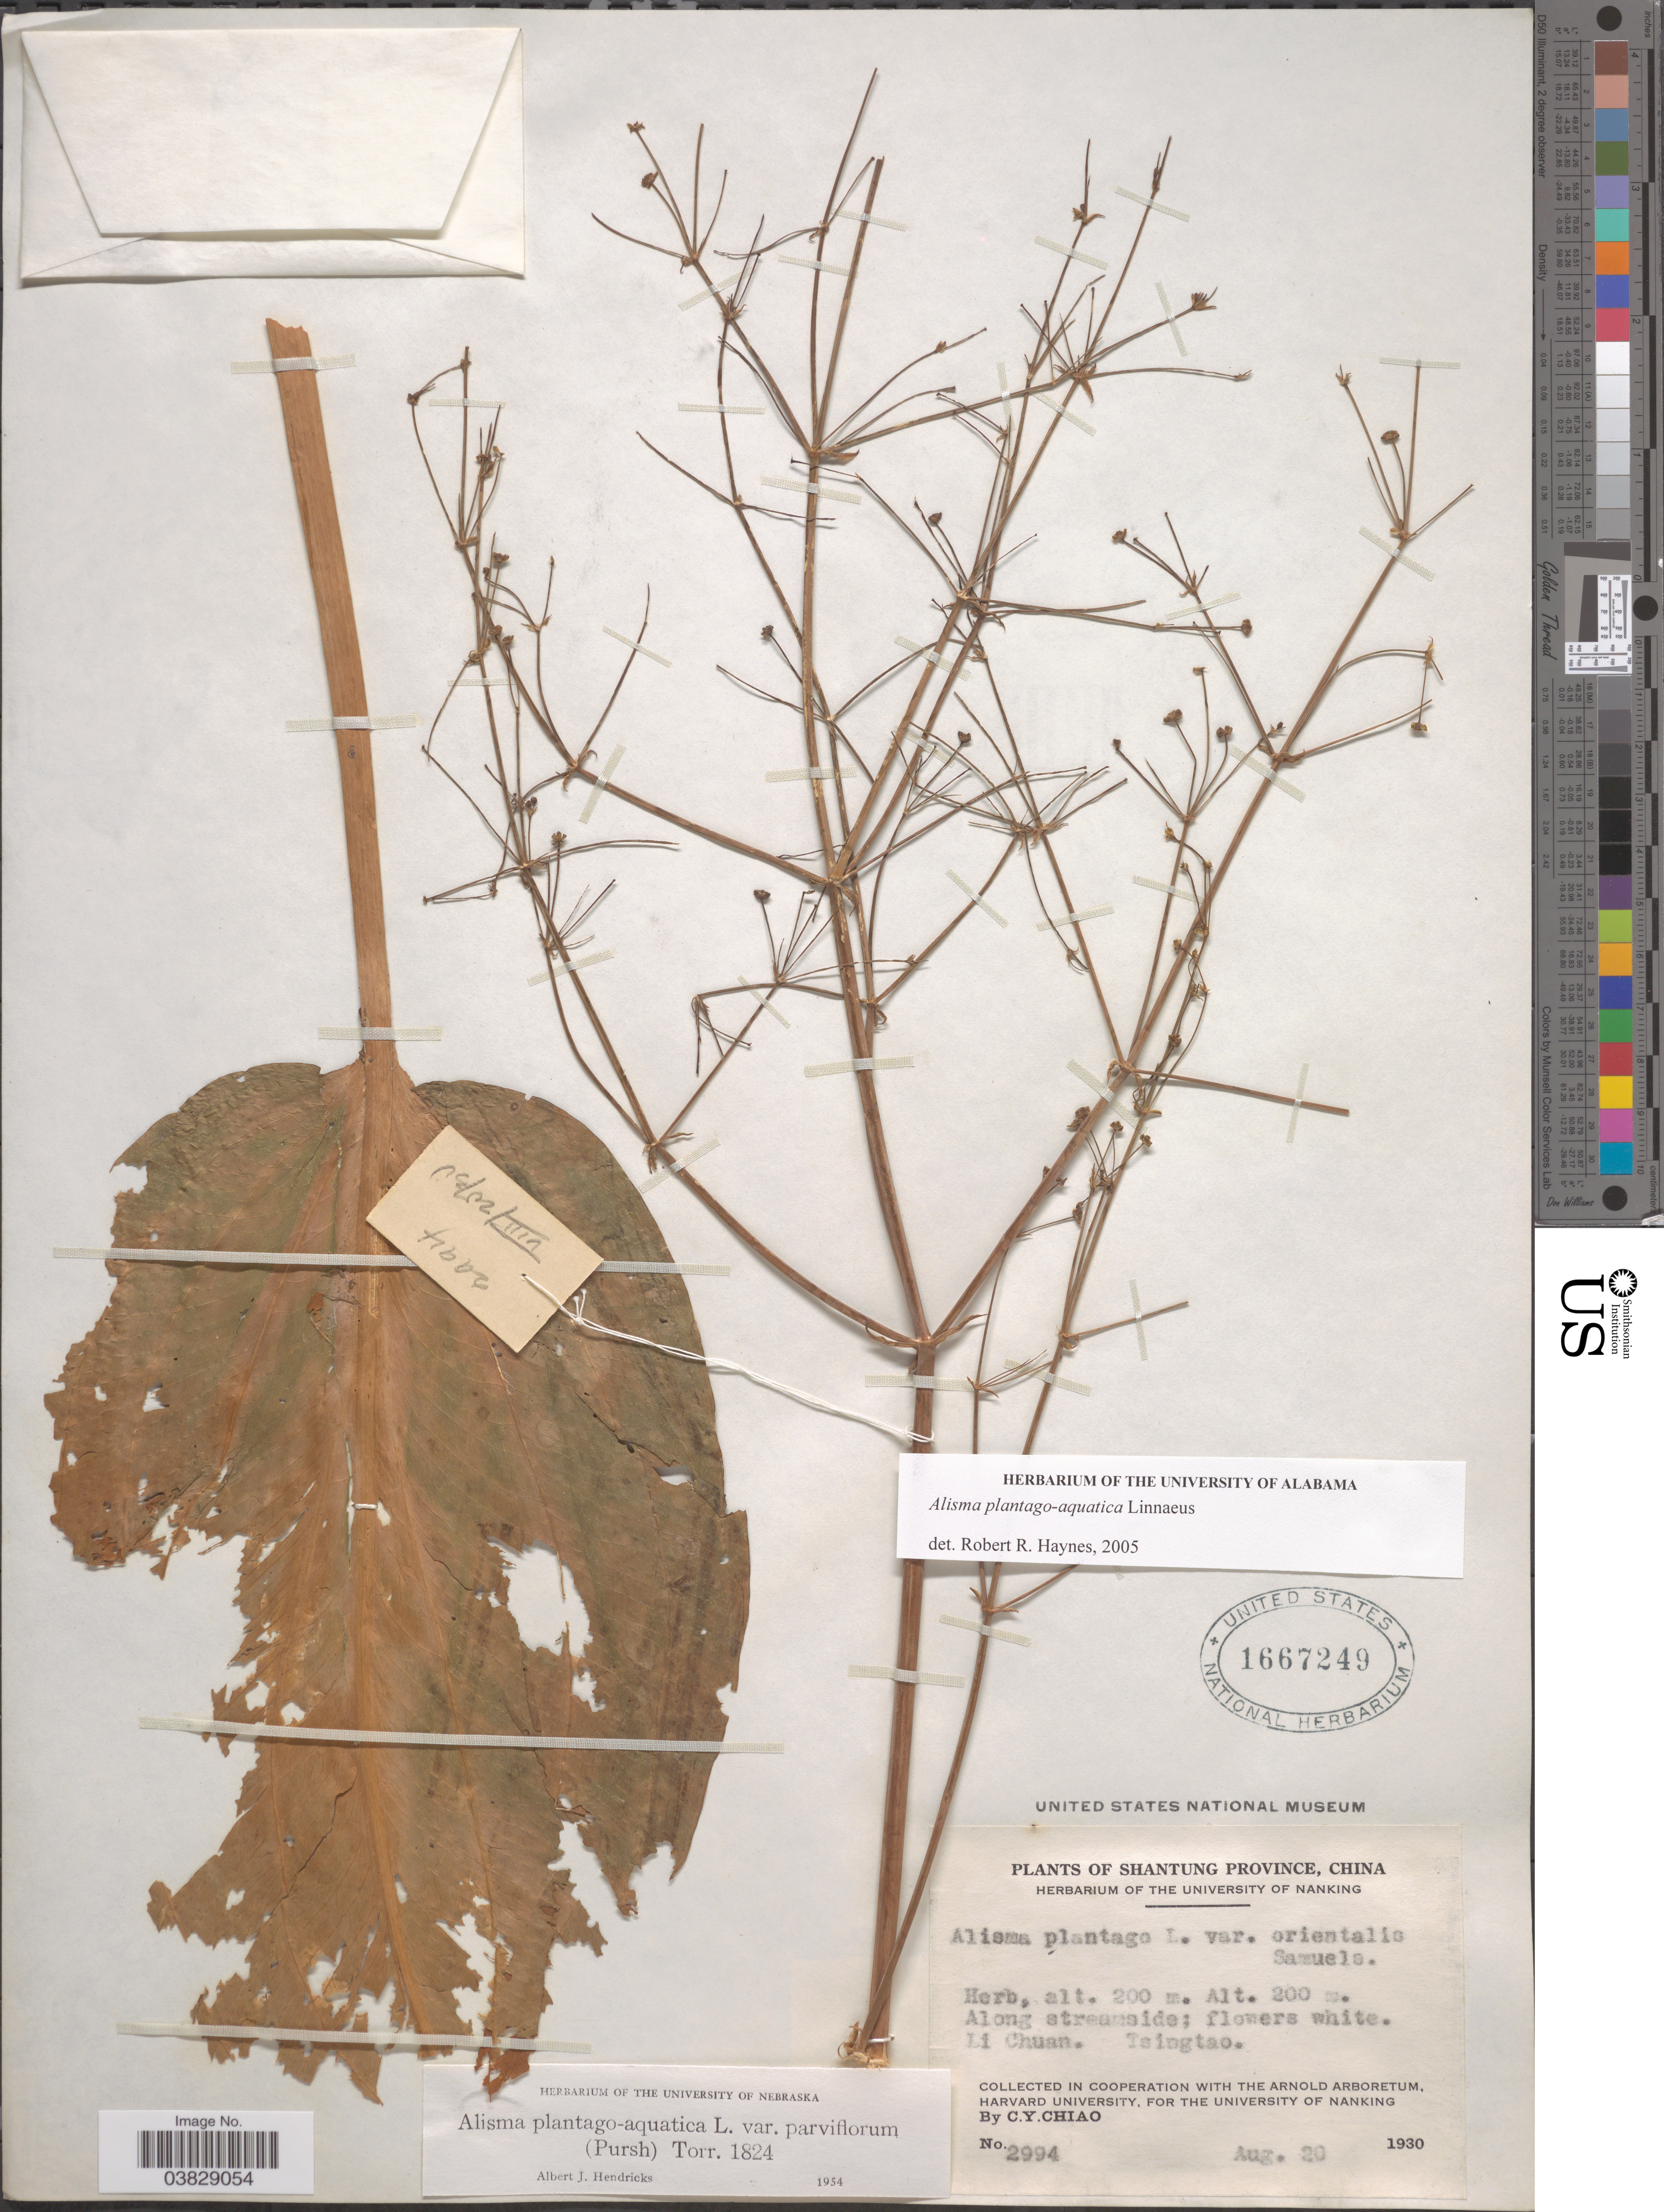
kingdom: Plantae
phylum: Tracheophyta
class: Liliopsida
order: Alismatales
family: Alismataceae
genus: Alisma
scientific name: Alisma plantago-aquatica var. americanum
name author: L.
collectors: C. Y. Chiao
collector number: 2994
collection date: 1930-08-20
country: China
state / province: Shandong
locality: Shantung Province. Along streamside. Li Chuan. Tsingtao.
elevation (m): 200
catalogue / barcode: US 1667249